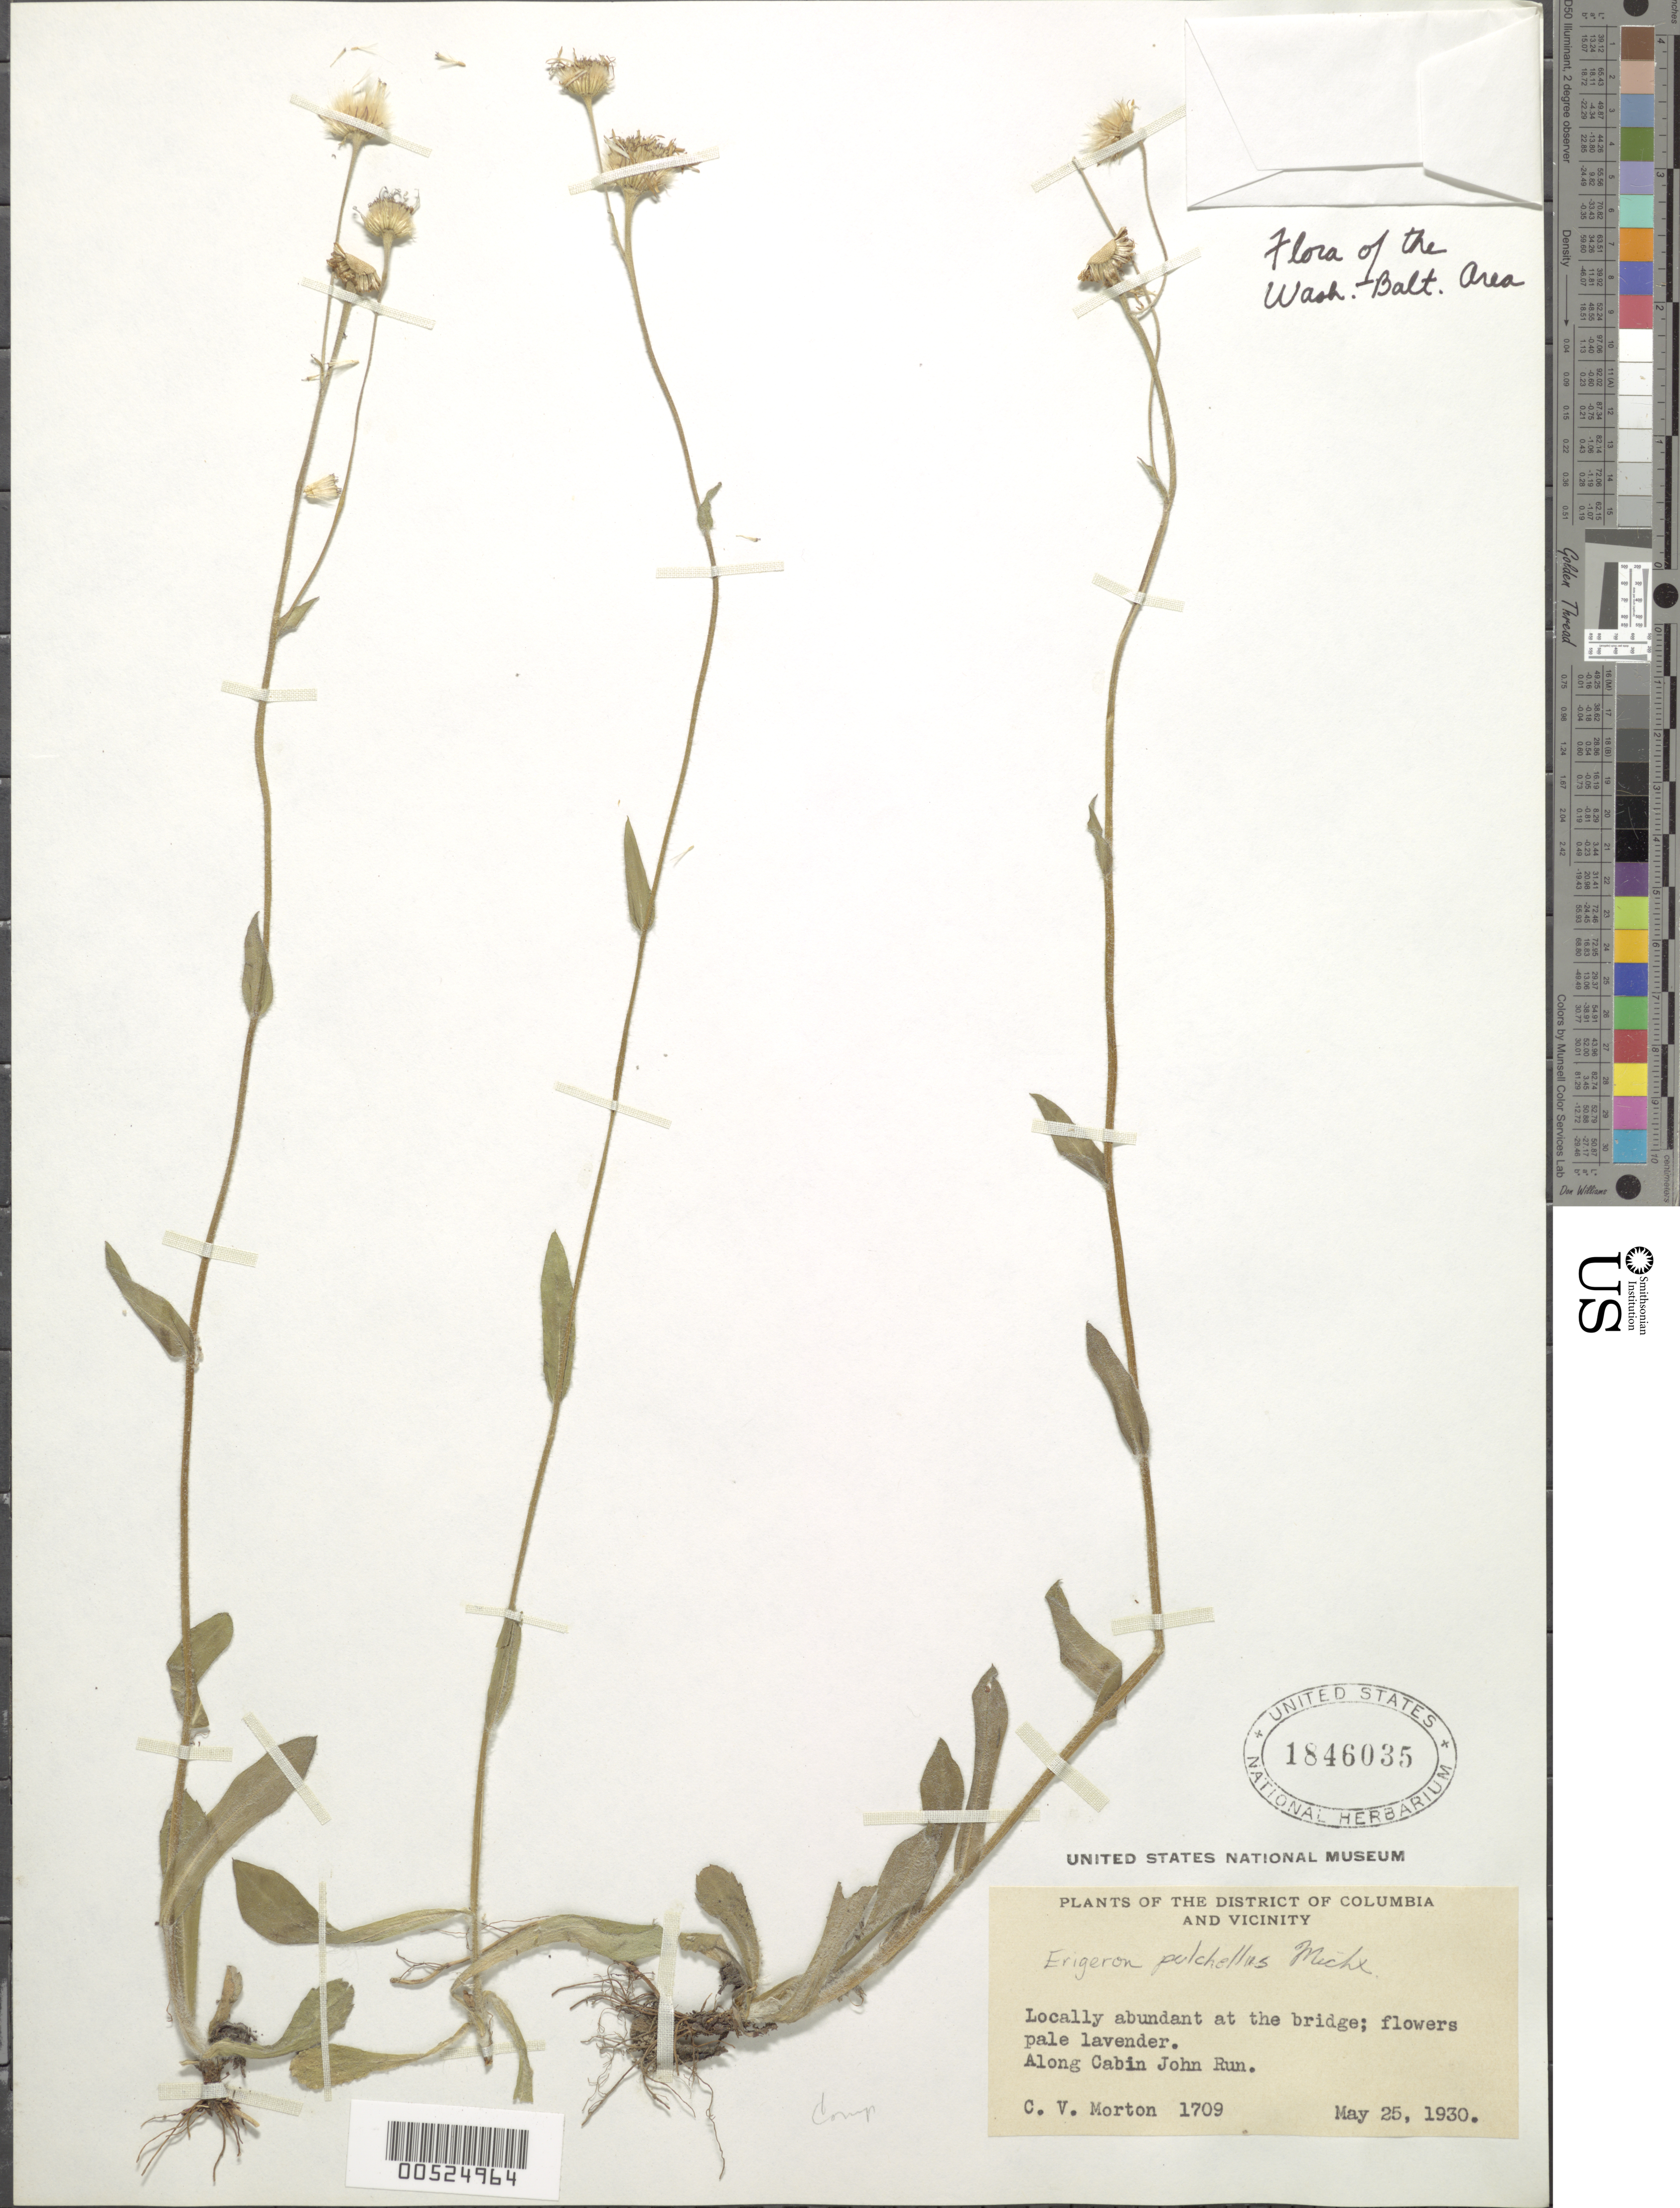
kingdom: Plantae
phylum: Tracheophyta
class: Magnoliopsida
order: Asterales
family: Asteraceae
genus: Erigeron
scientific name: Erigeron sp.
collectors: C. V. Morton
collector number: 1709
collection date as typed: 25 May 1930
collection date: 1930-05-25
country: United States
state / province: Maryland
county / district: Montgomery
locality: Along Cabin John Run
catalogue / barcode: US 1846035